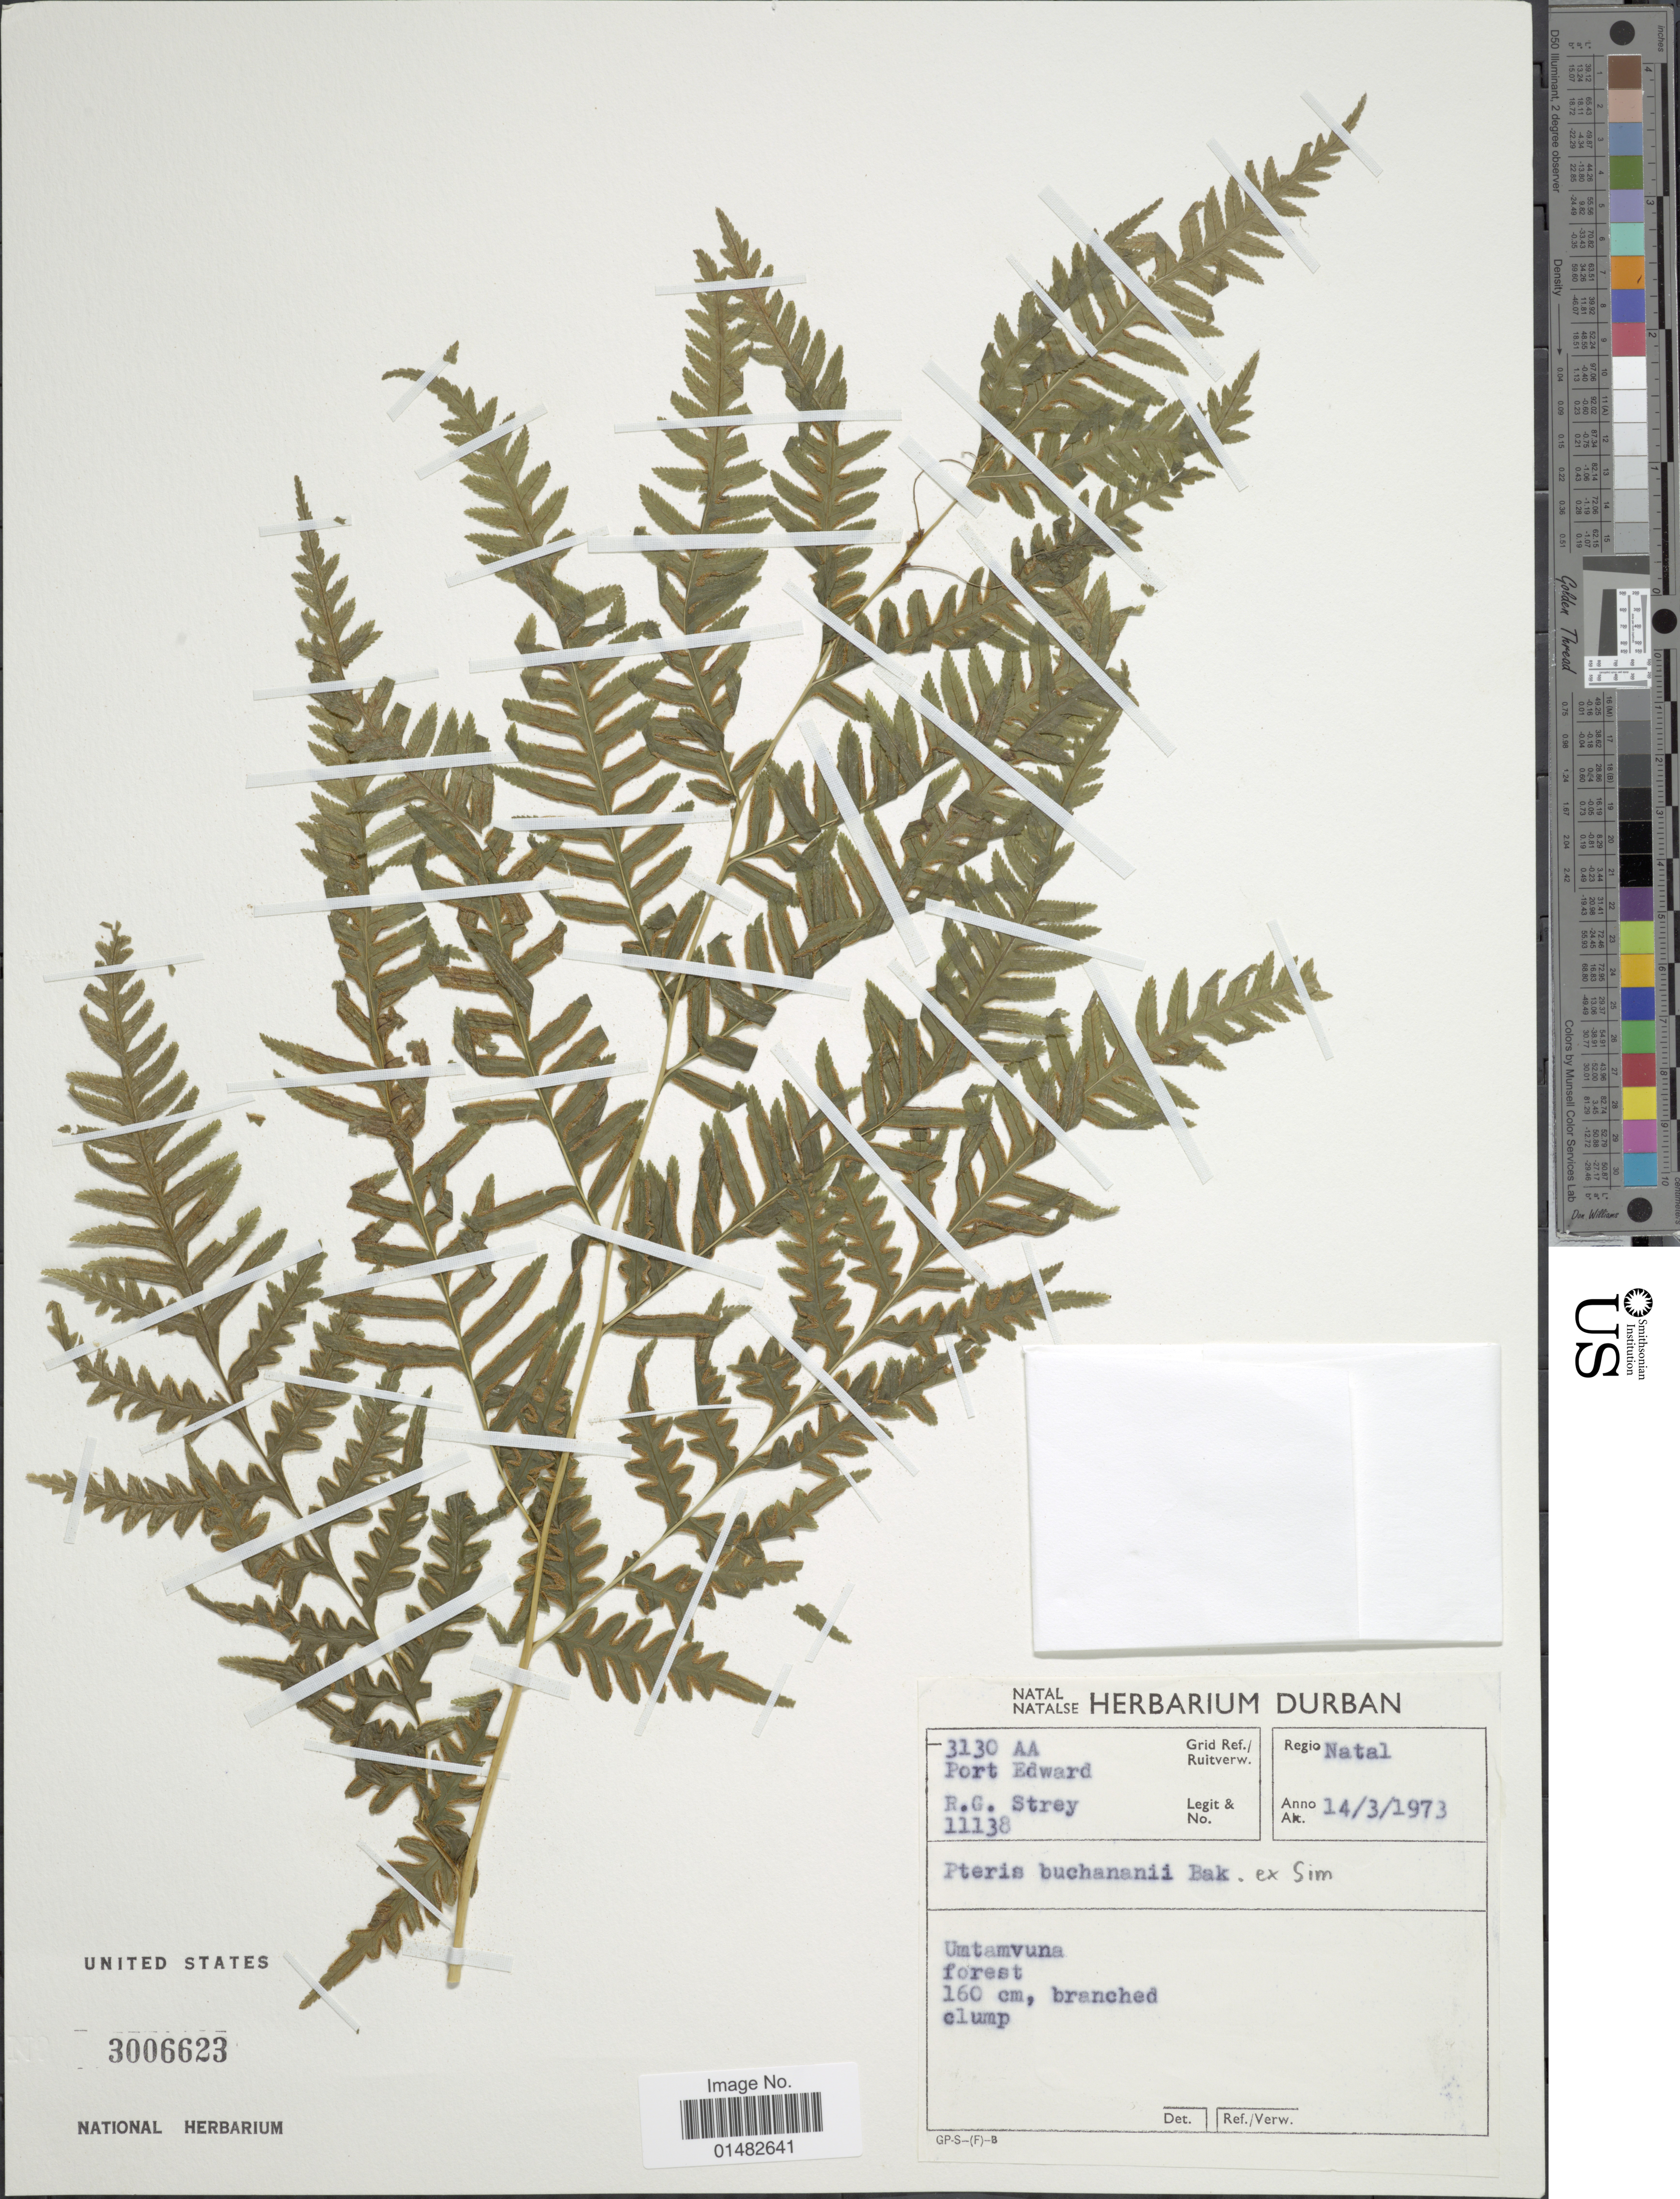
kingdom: Plantae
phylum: Tracheophyta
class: Polypodiopsida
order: Polypodiales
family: Pteridaceae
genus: Pteris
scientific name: Pteris buchananii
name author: Baker in Sim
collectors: R. G. Strey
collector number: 11138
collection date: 1973-03-14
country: South Africa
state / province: KwaZulu-Natal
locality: Regio Natal, 3130AA, Port Edward, Umtamvuna forest.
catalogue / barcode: US 3006623